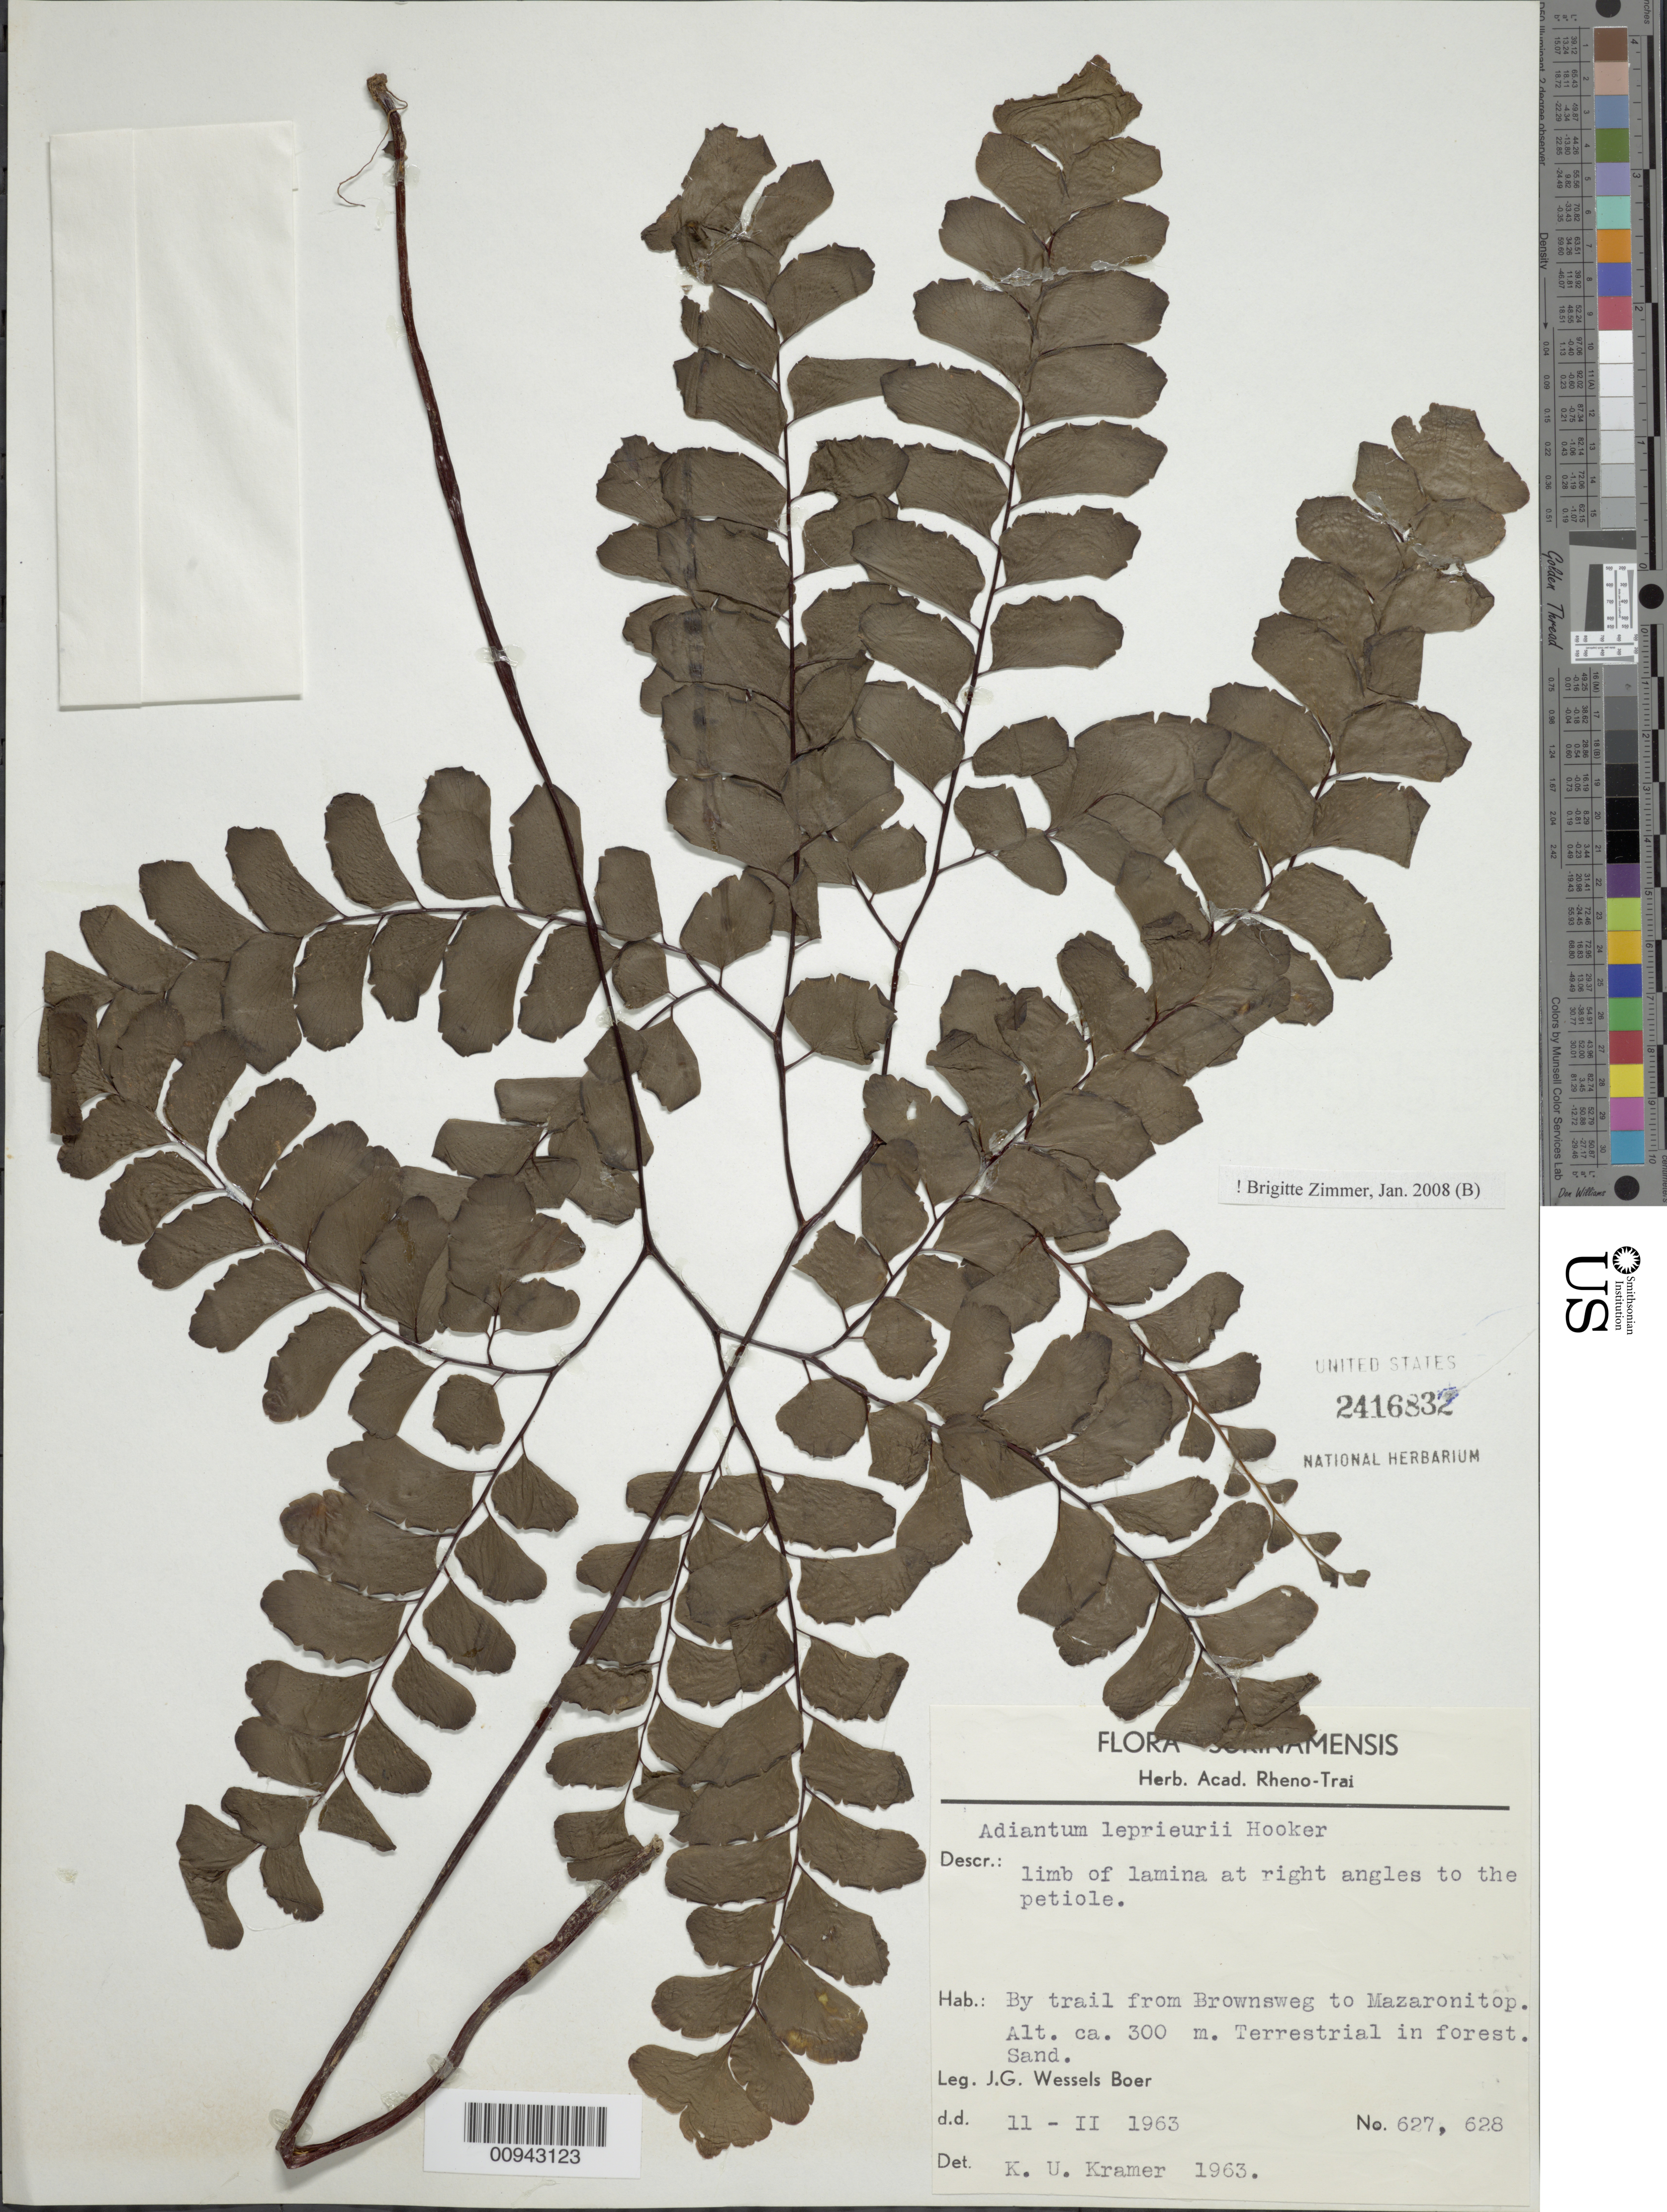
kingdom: Plantae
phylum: Tracheophyta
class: Polypodiopsida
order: Polypodiales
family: Pteridaceae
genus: Adiantum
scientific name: Adiantum leprieurii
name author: Hook.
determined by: Zimmer, B.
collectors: J. G. Wessels Boer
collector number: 627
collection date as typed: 11-Feb-63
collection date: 1963-02-11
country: Suriname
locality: Brownsweg to Mazaronitop, by trail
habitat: Forest. Sand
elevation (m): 91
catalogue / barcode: US 2416832